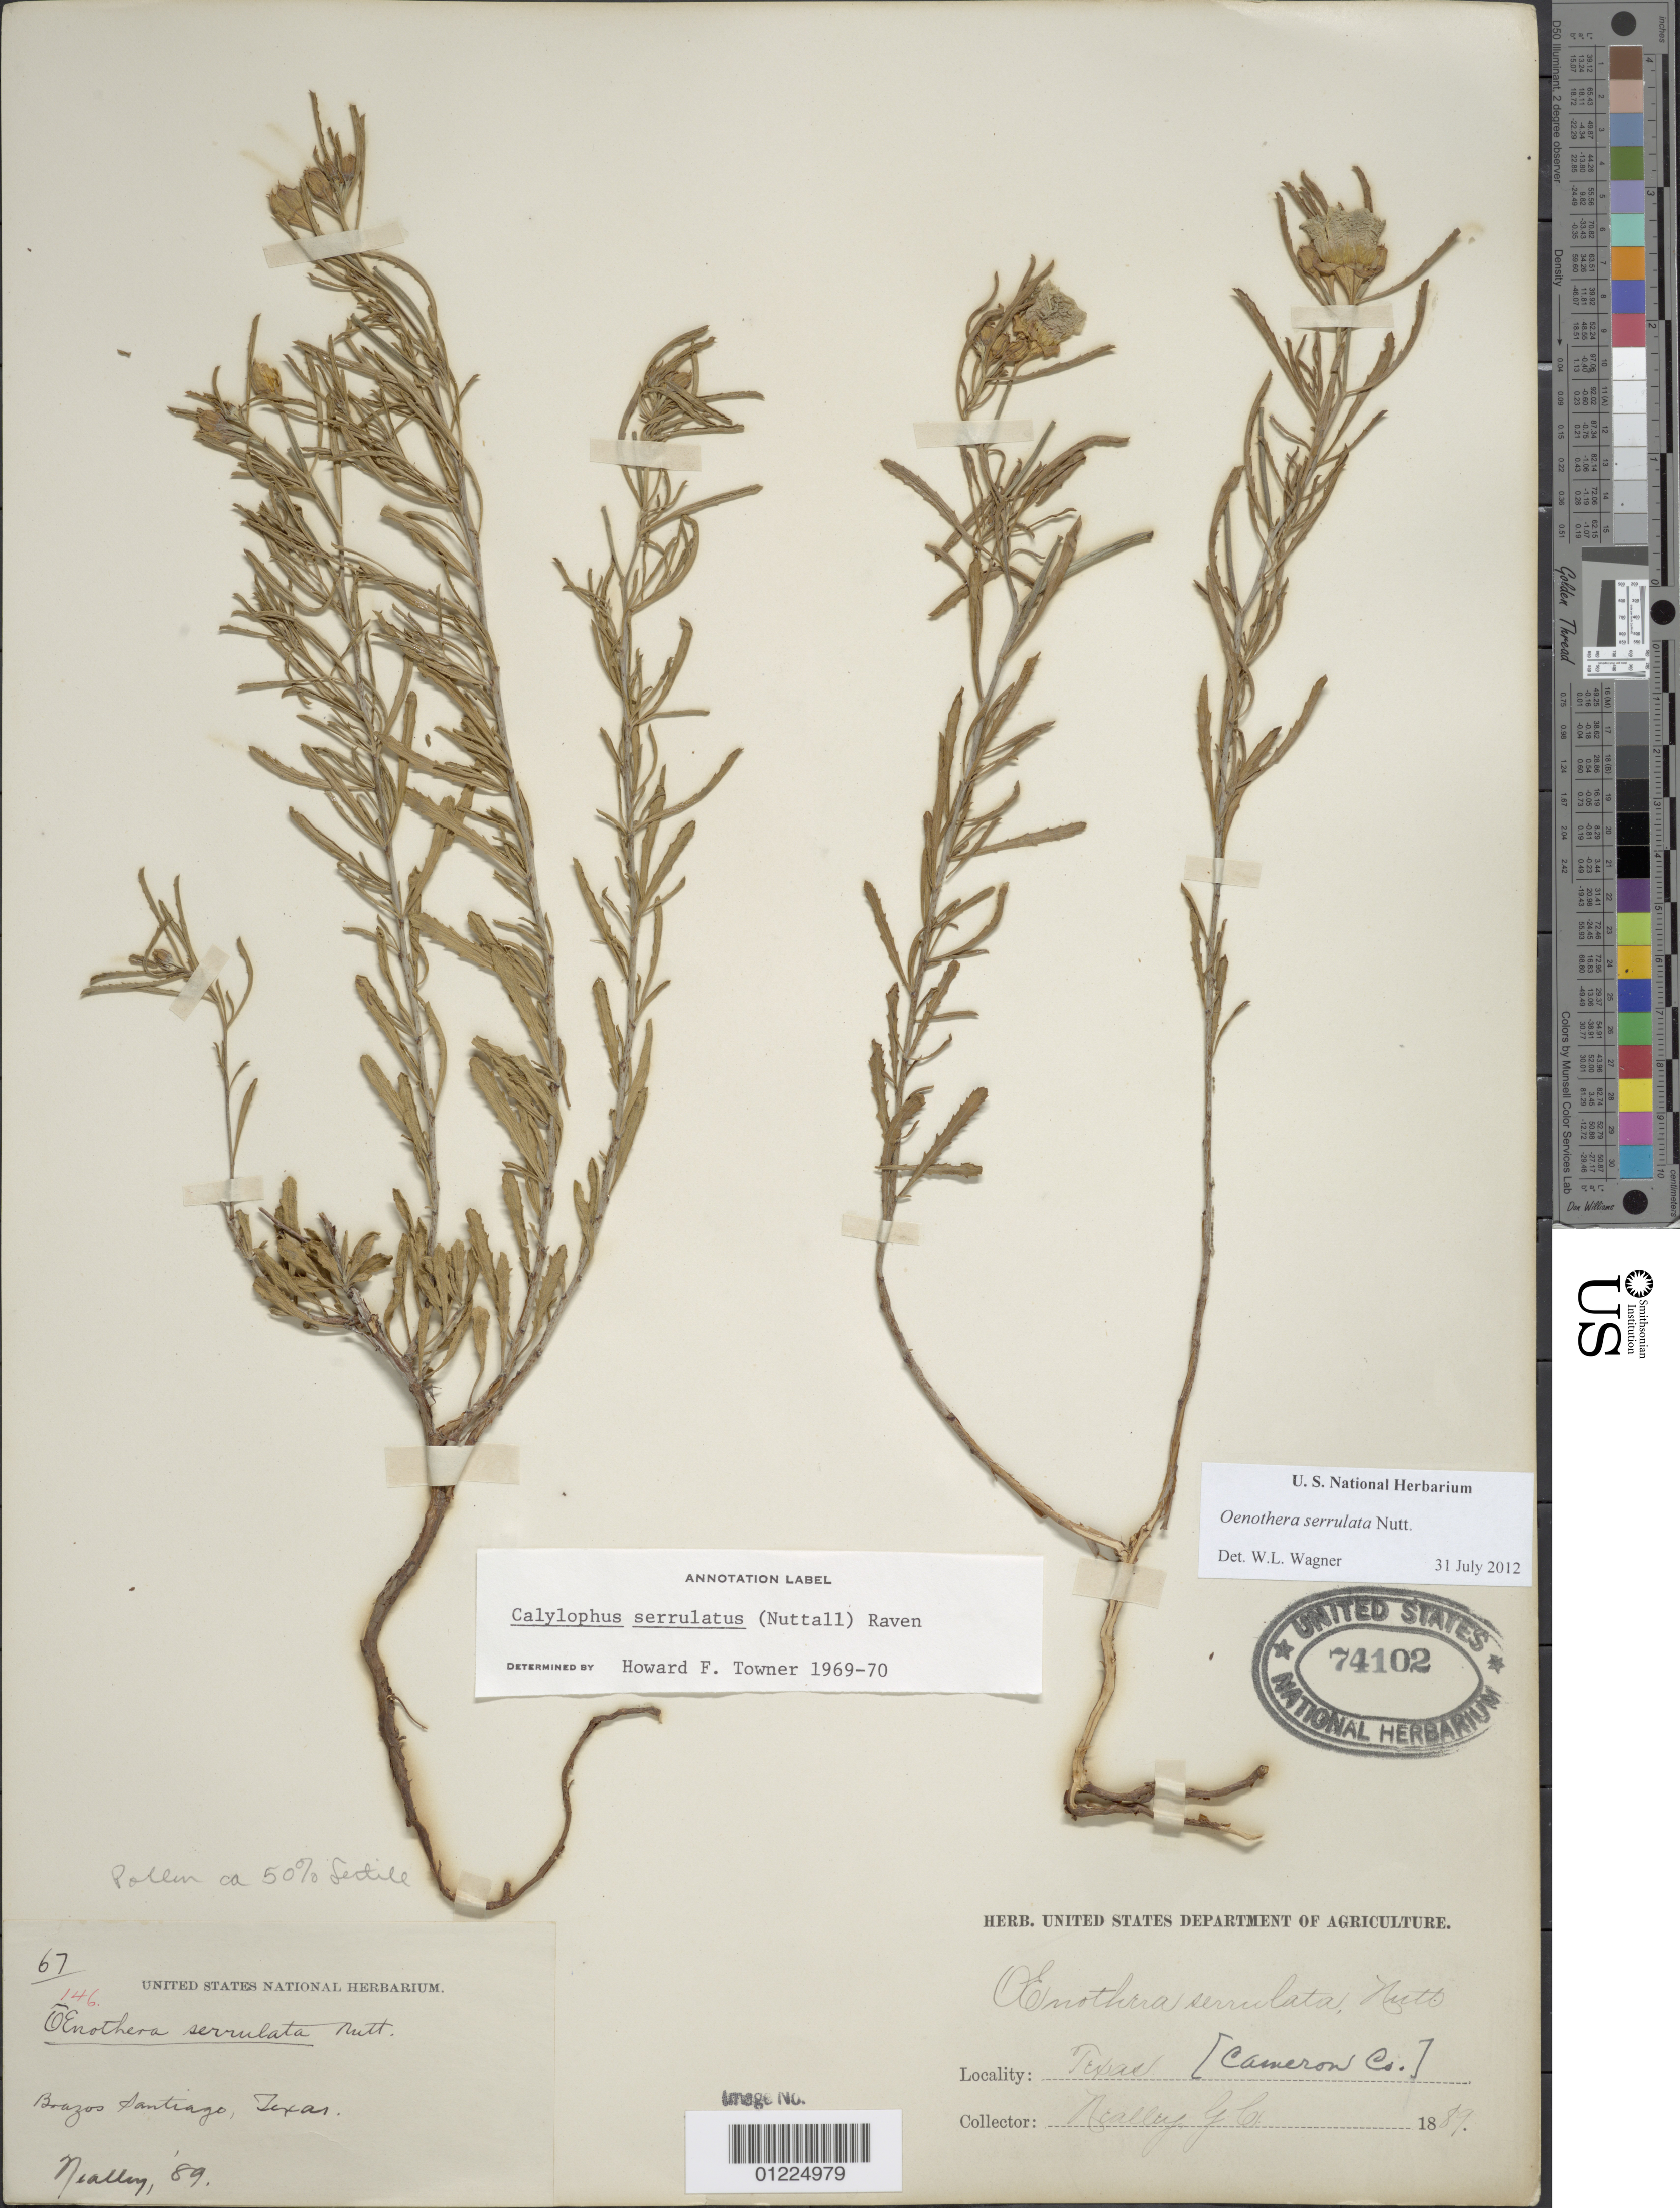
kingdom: Plantae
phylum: Tracheophyta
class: Magnoliopsida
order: Myrtales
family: Onagraceae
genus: Oenothera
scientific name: Oenothera serrulata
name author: Nutt.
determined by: Wagner, W. L., (BOT), Smithsonian Institution - National Museum of Natural History (UNITED STATES)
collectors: G. C. Nealley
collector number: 67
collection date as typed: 1889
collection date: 1889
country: United States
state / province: Texas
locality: Brazos Santiago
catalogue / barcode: US 74102